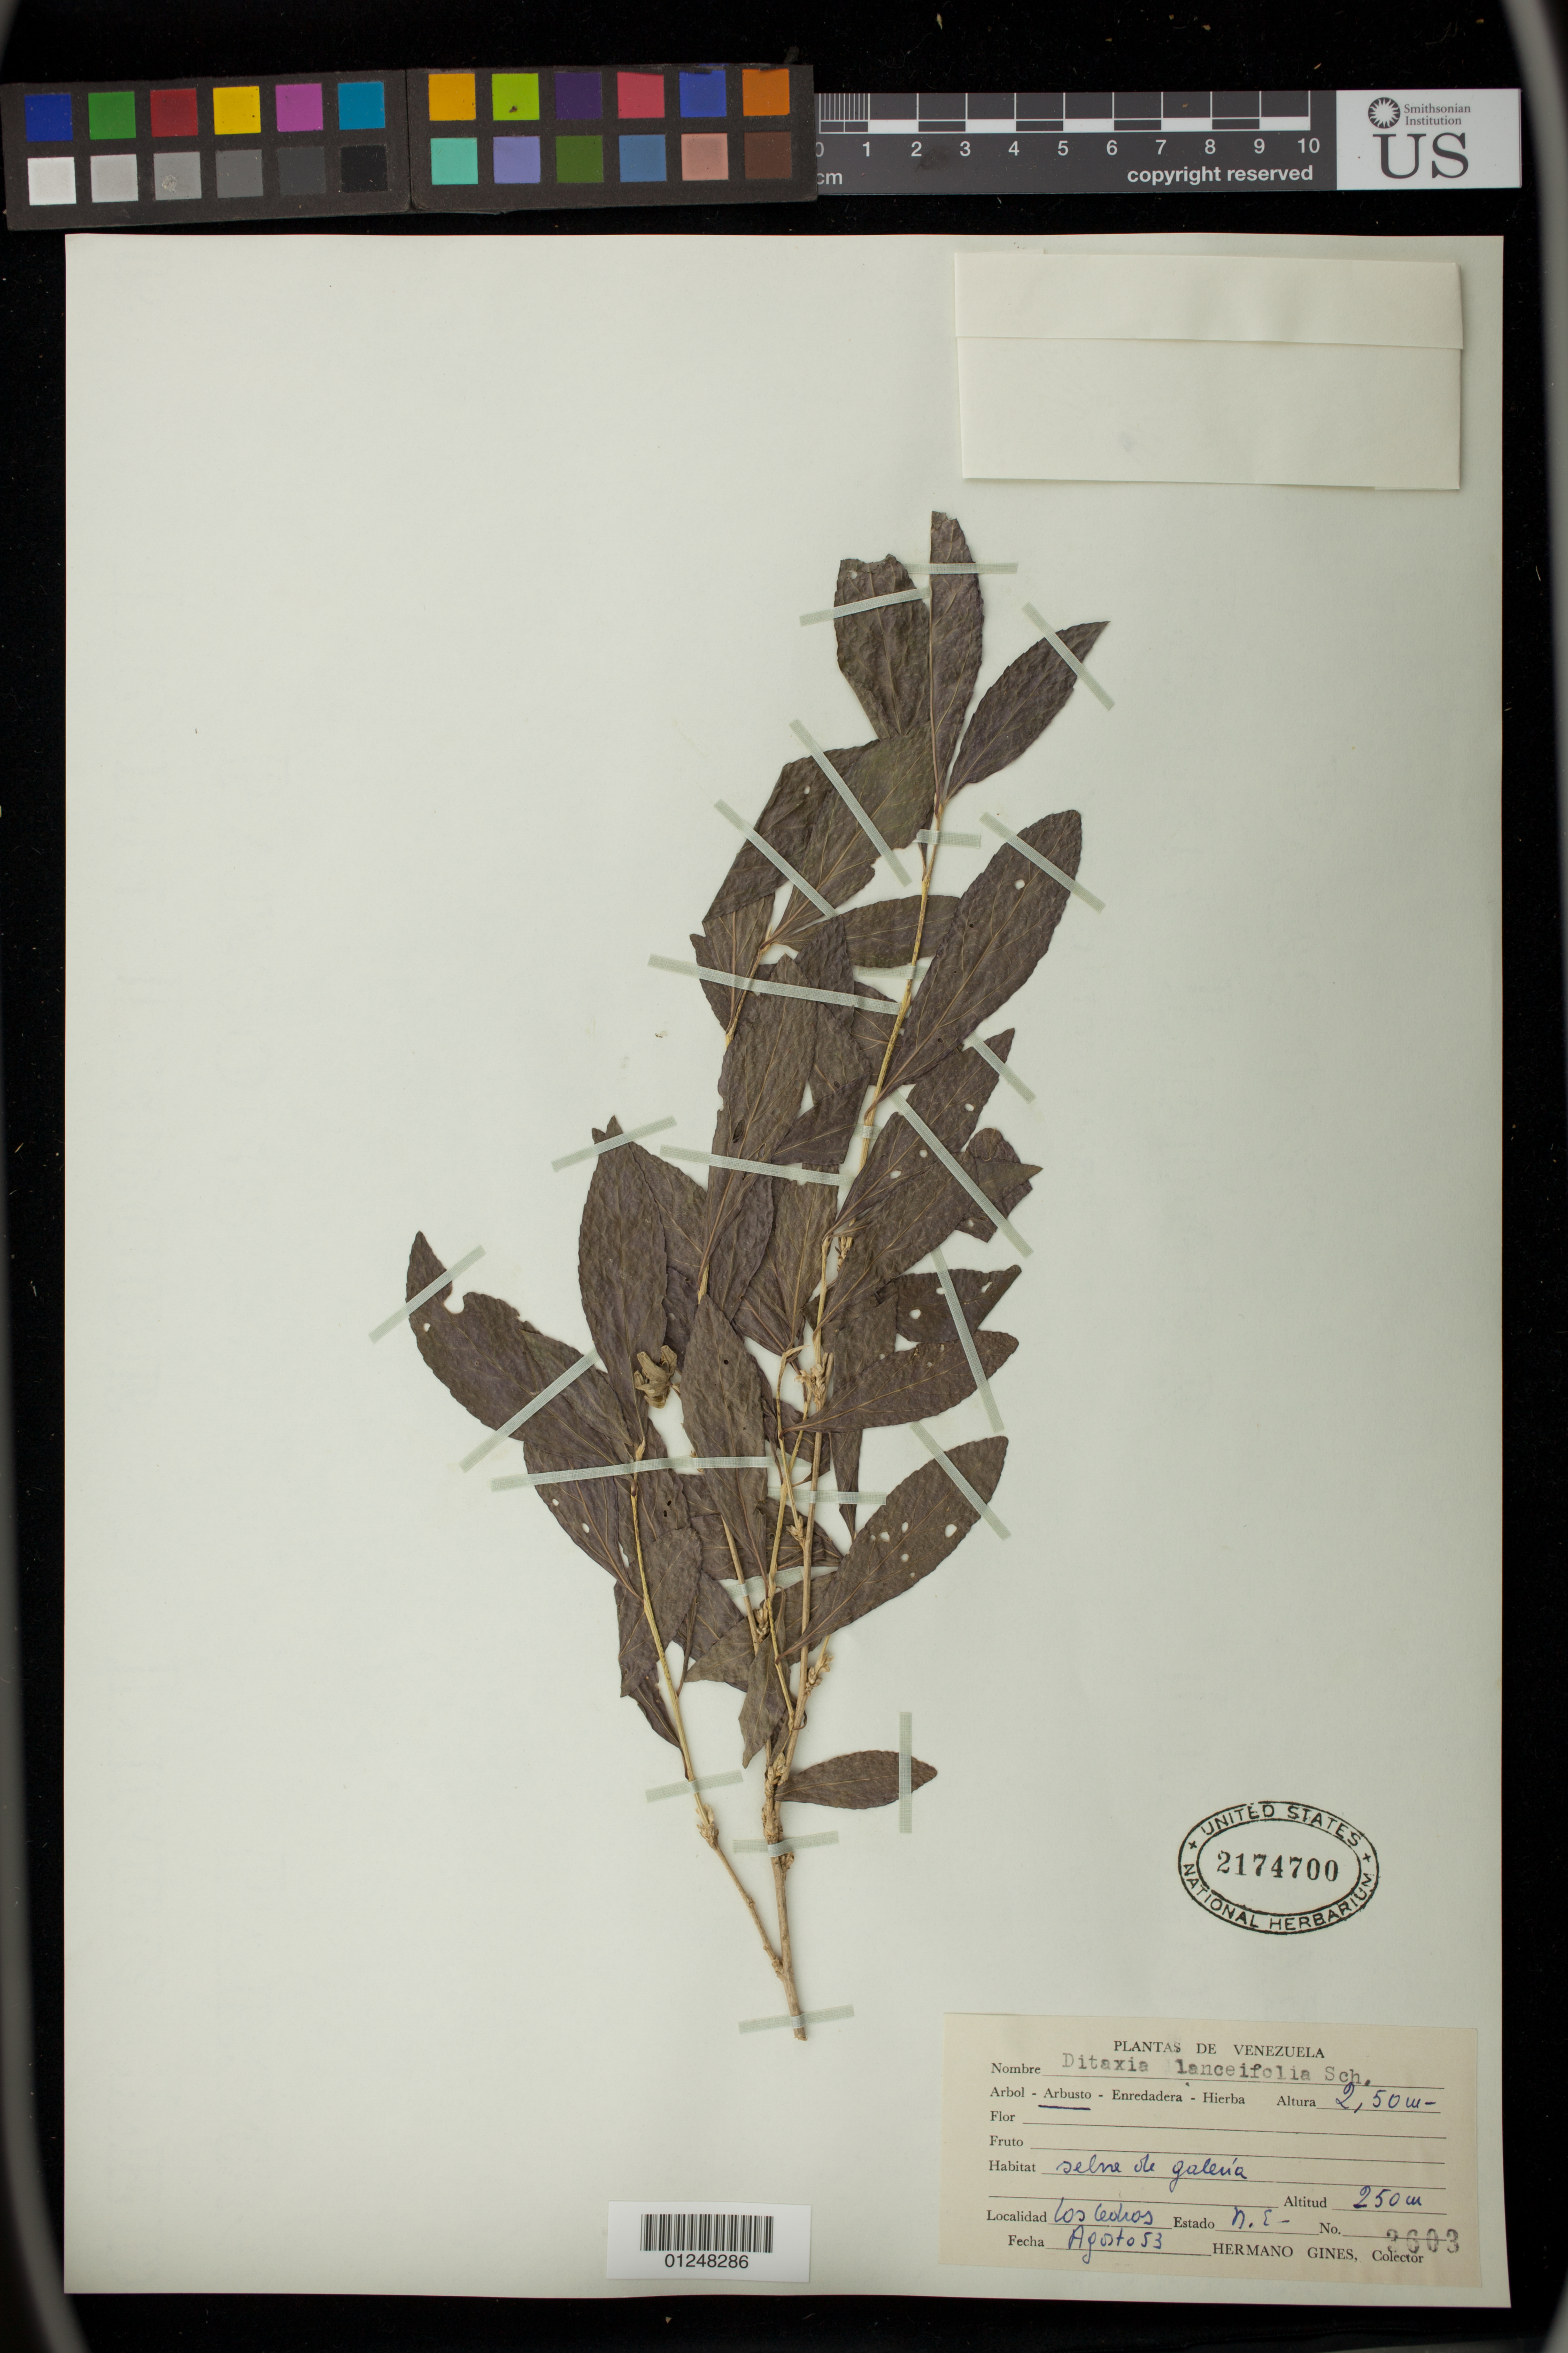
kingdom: Plantae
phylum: Tracheophyta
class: Magnoliopsida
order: Malpighiales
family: Euphorbiaceae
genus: Argythamnia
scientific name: Argythamnia lancifolia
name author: (Schltdl.) Müll. Arg.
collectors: H. Gines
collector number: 3603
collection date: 1953-08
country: Venezuela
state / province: Nueva Esparta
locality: Los Cedros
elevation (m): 250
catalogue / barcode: US 2174700